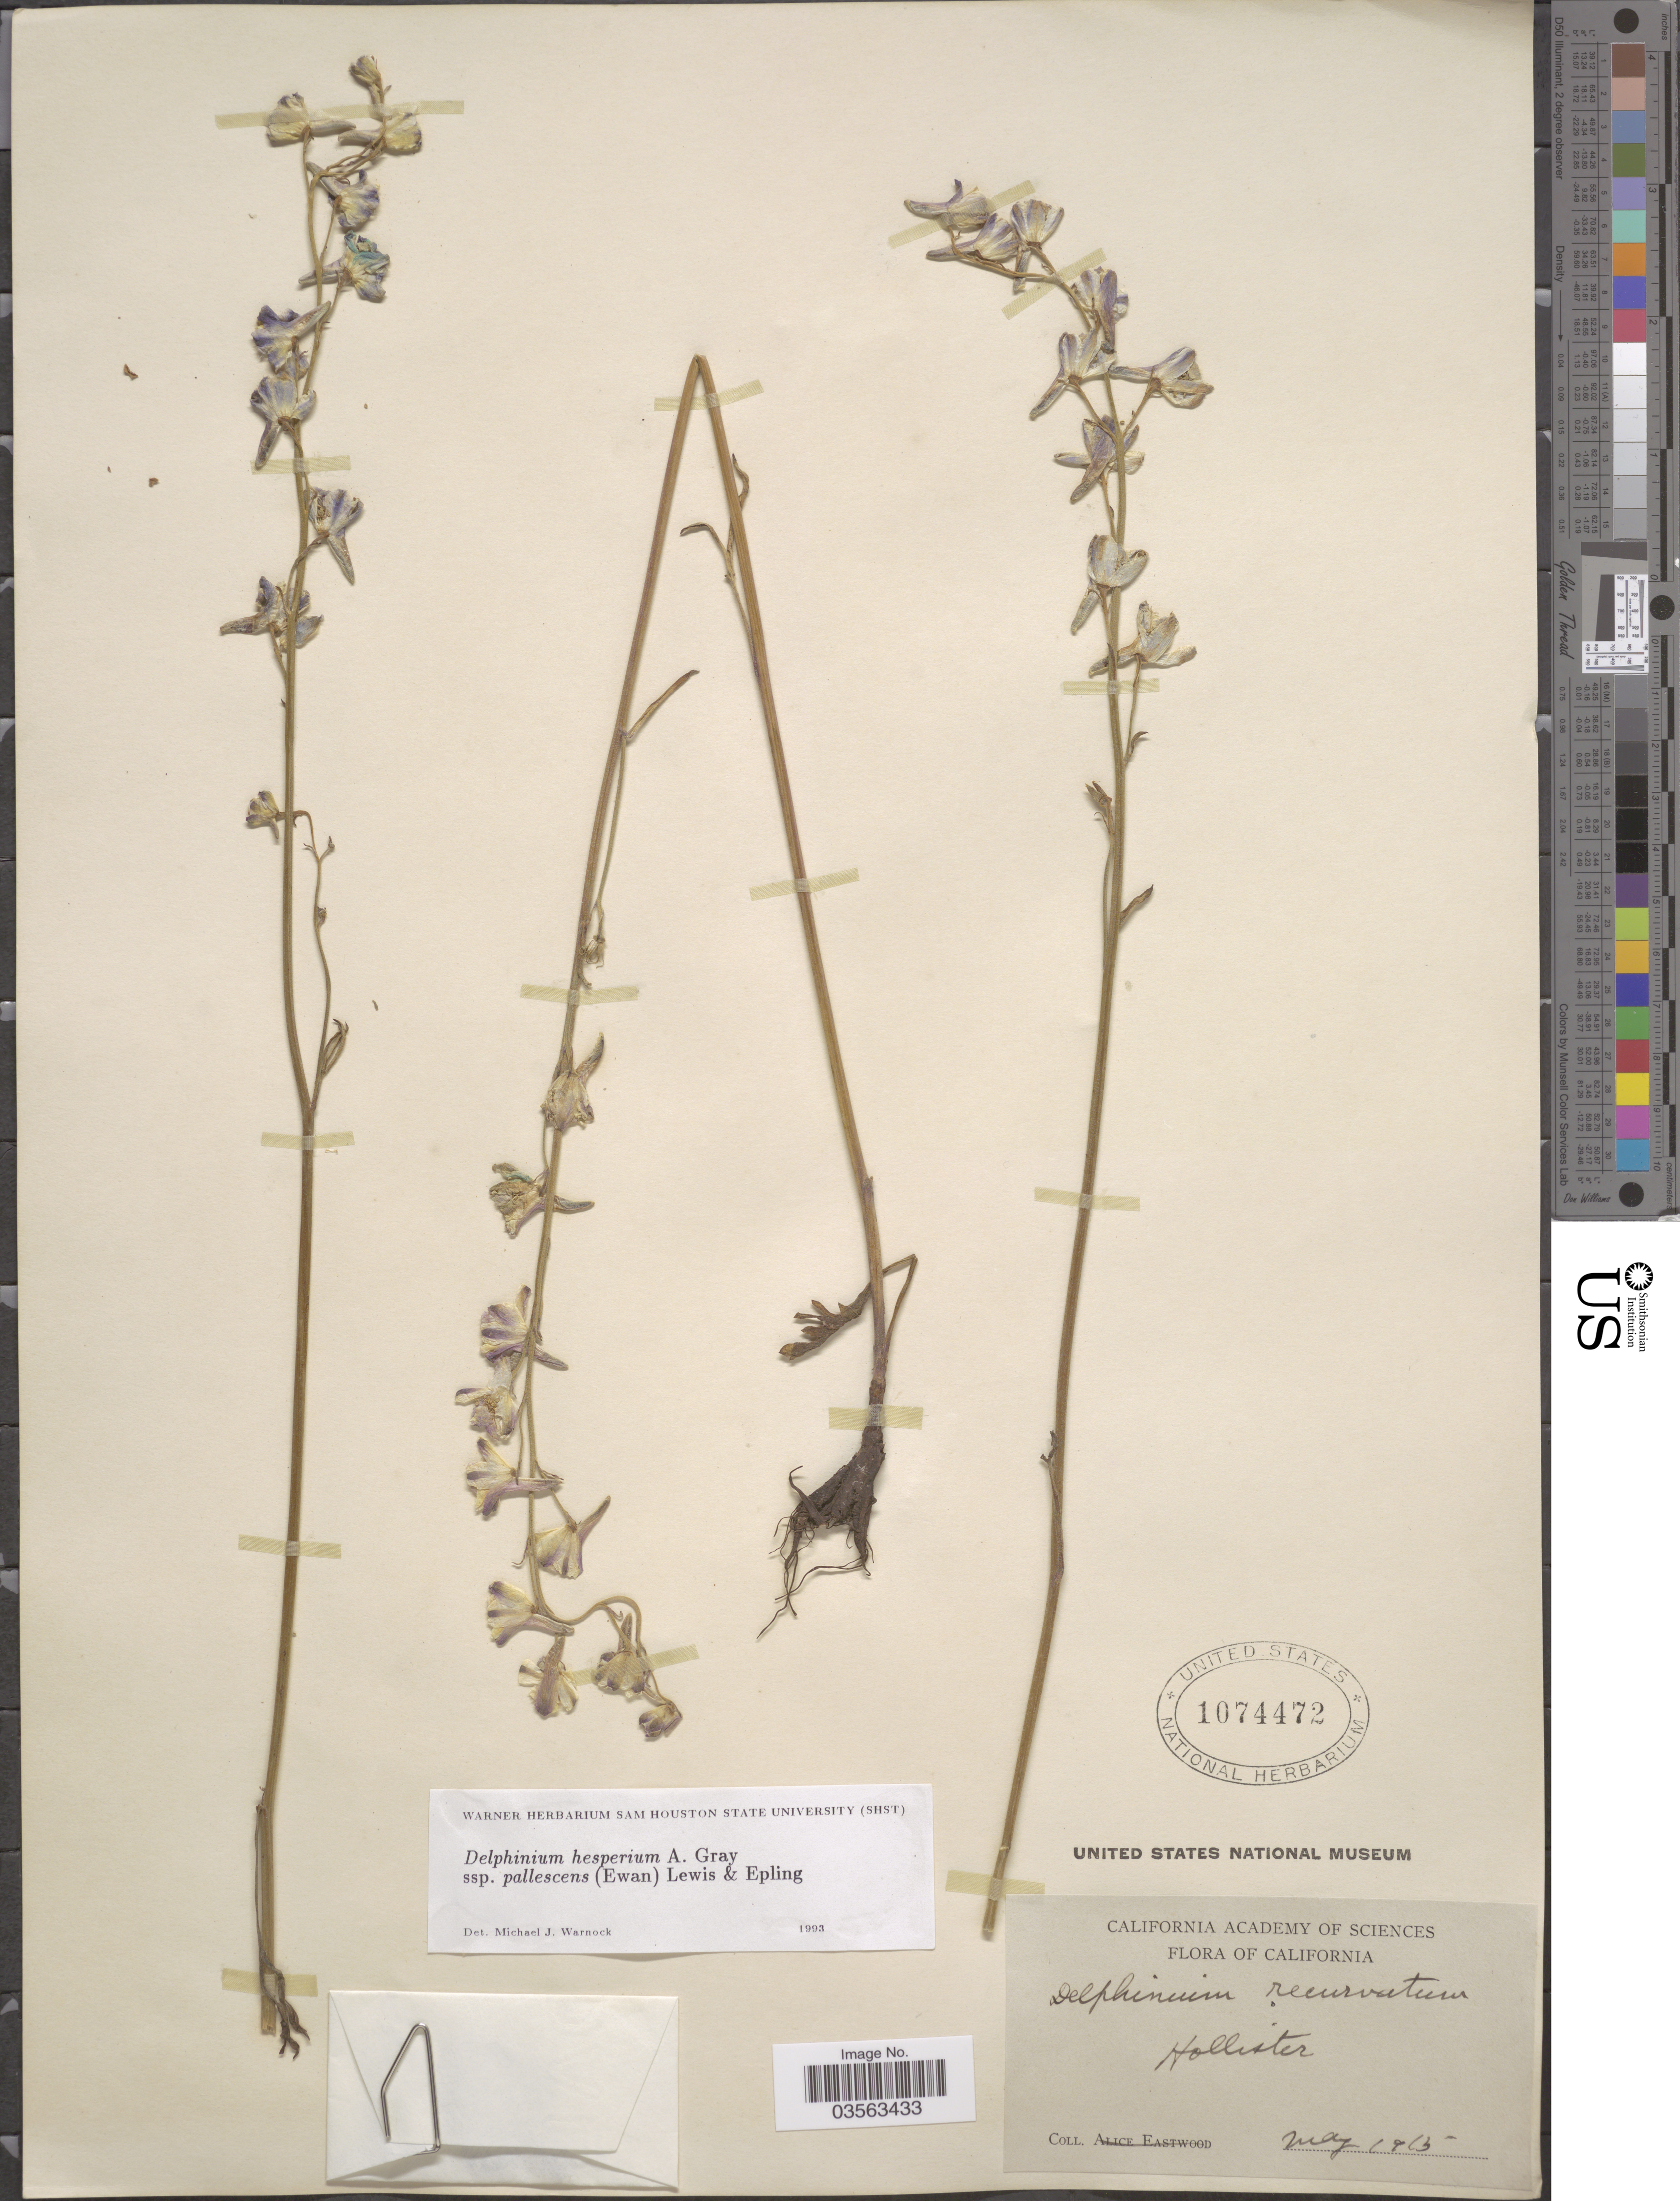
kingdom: Plantae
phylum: Tracheophyta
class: Magnoliopsida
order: Ranunculales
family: Ranunculaceae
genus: Delphinium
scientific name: Delphinium hesperium subsp. pallescens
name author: (Ewan) F. H. Lewis & Epling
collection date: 1915-05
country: United States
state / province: California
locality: Hollister.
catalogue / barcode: US 1074472